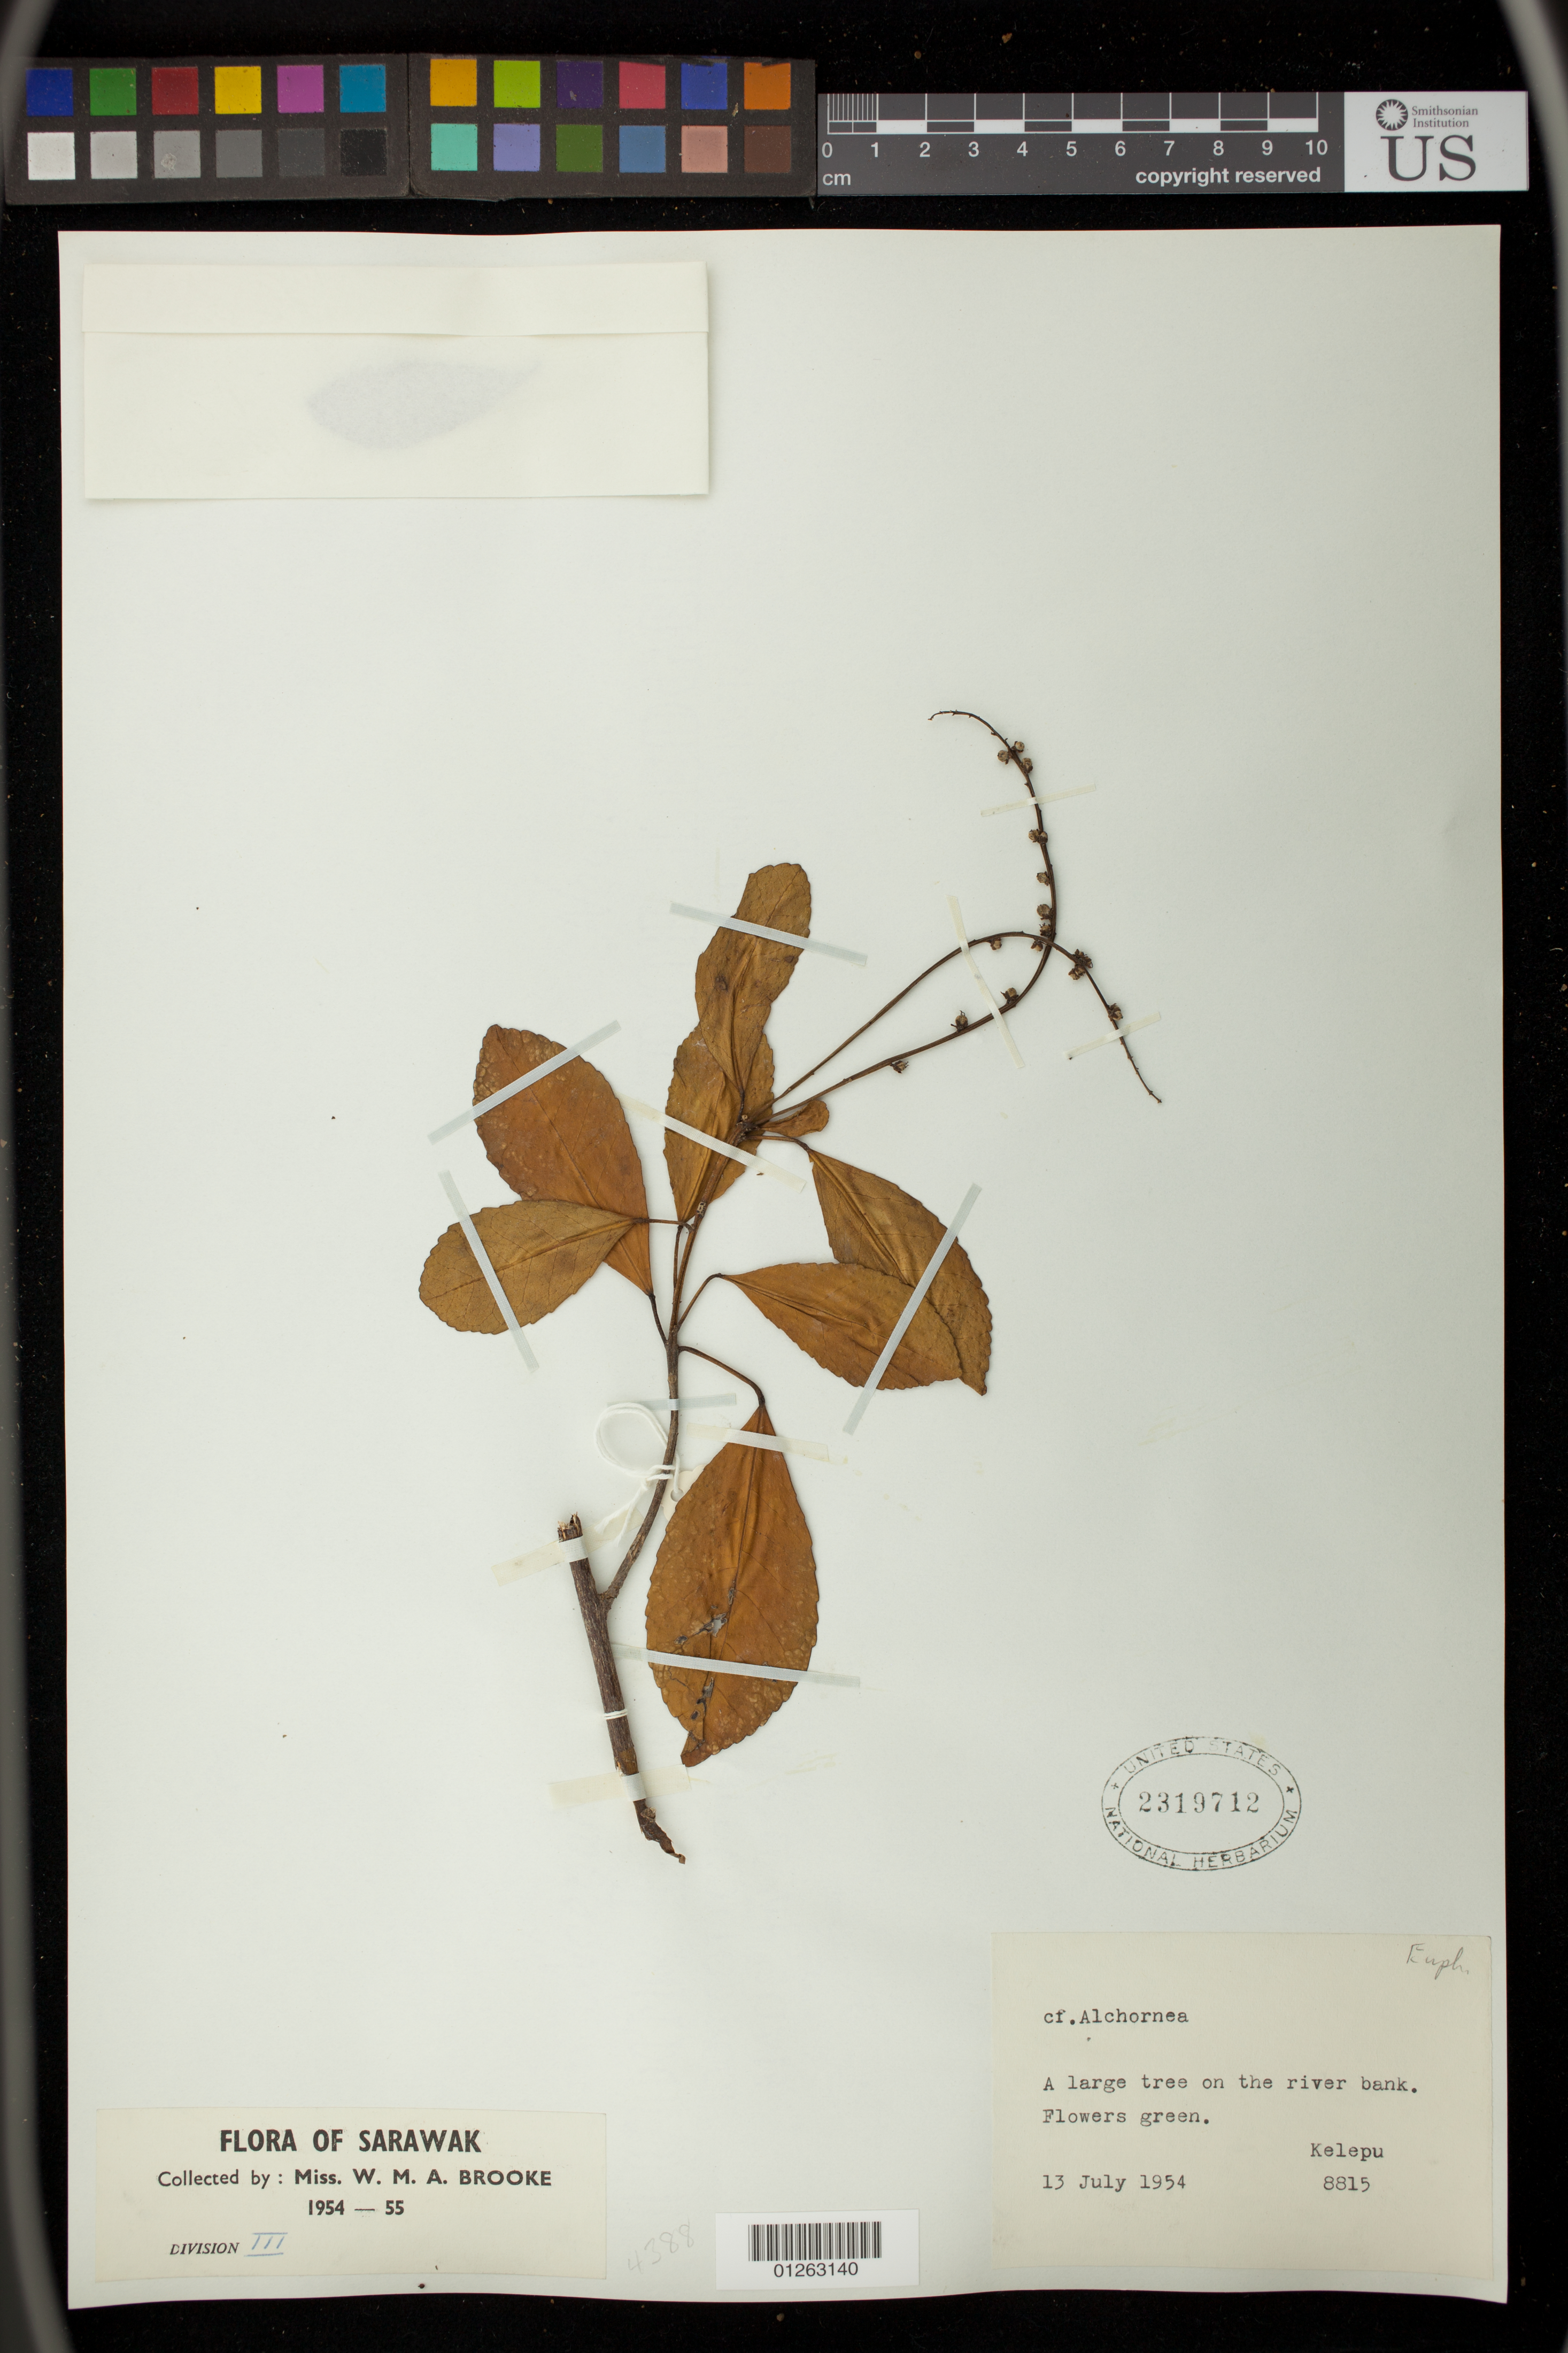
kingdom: Plantae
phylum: Tracheophyta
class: Magnoliopsida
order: Malpighiales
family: Euphorbiaceae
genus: Alchornea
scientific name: Alchornea trewioides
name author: (Benth.) Müll. Arg.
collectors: W. Brooke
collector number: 8815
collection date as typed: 7/13/1954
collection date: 1954-07-13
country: Malaysia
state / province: Sarawak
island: Borneo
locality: along the banks of the river. Kelepu. Sarawak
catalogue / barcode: US 2319712